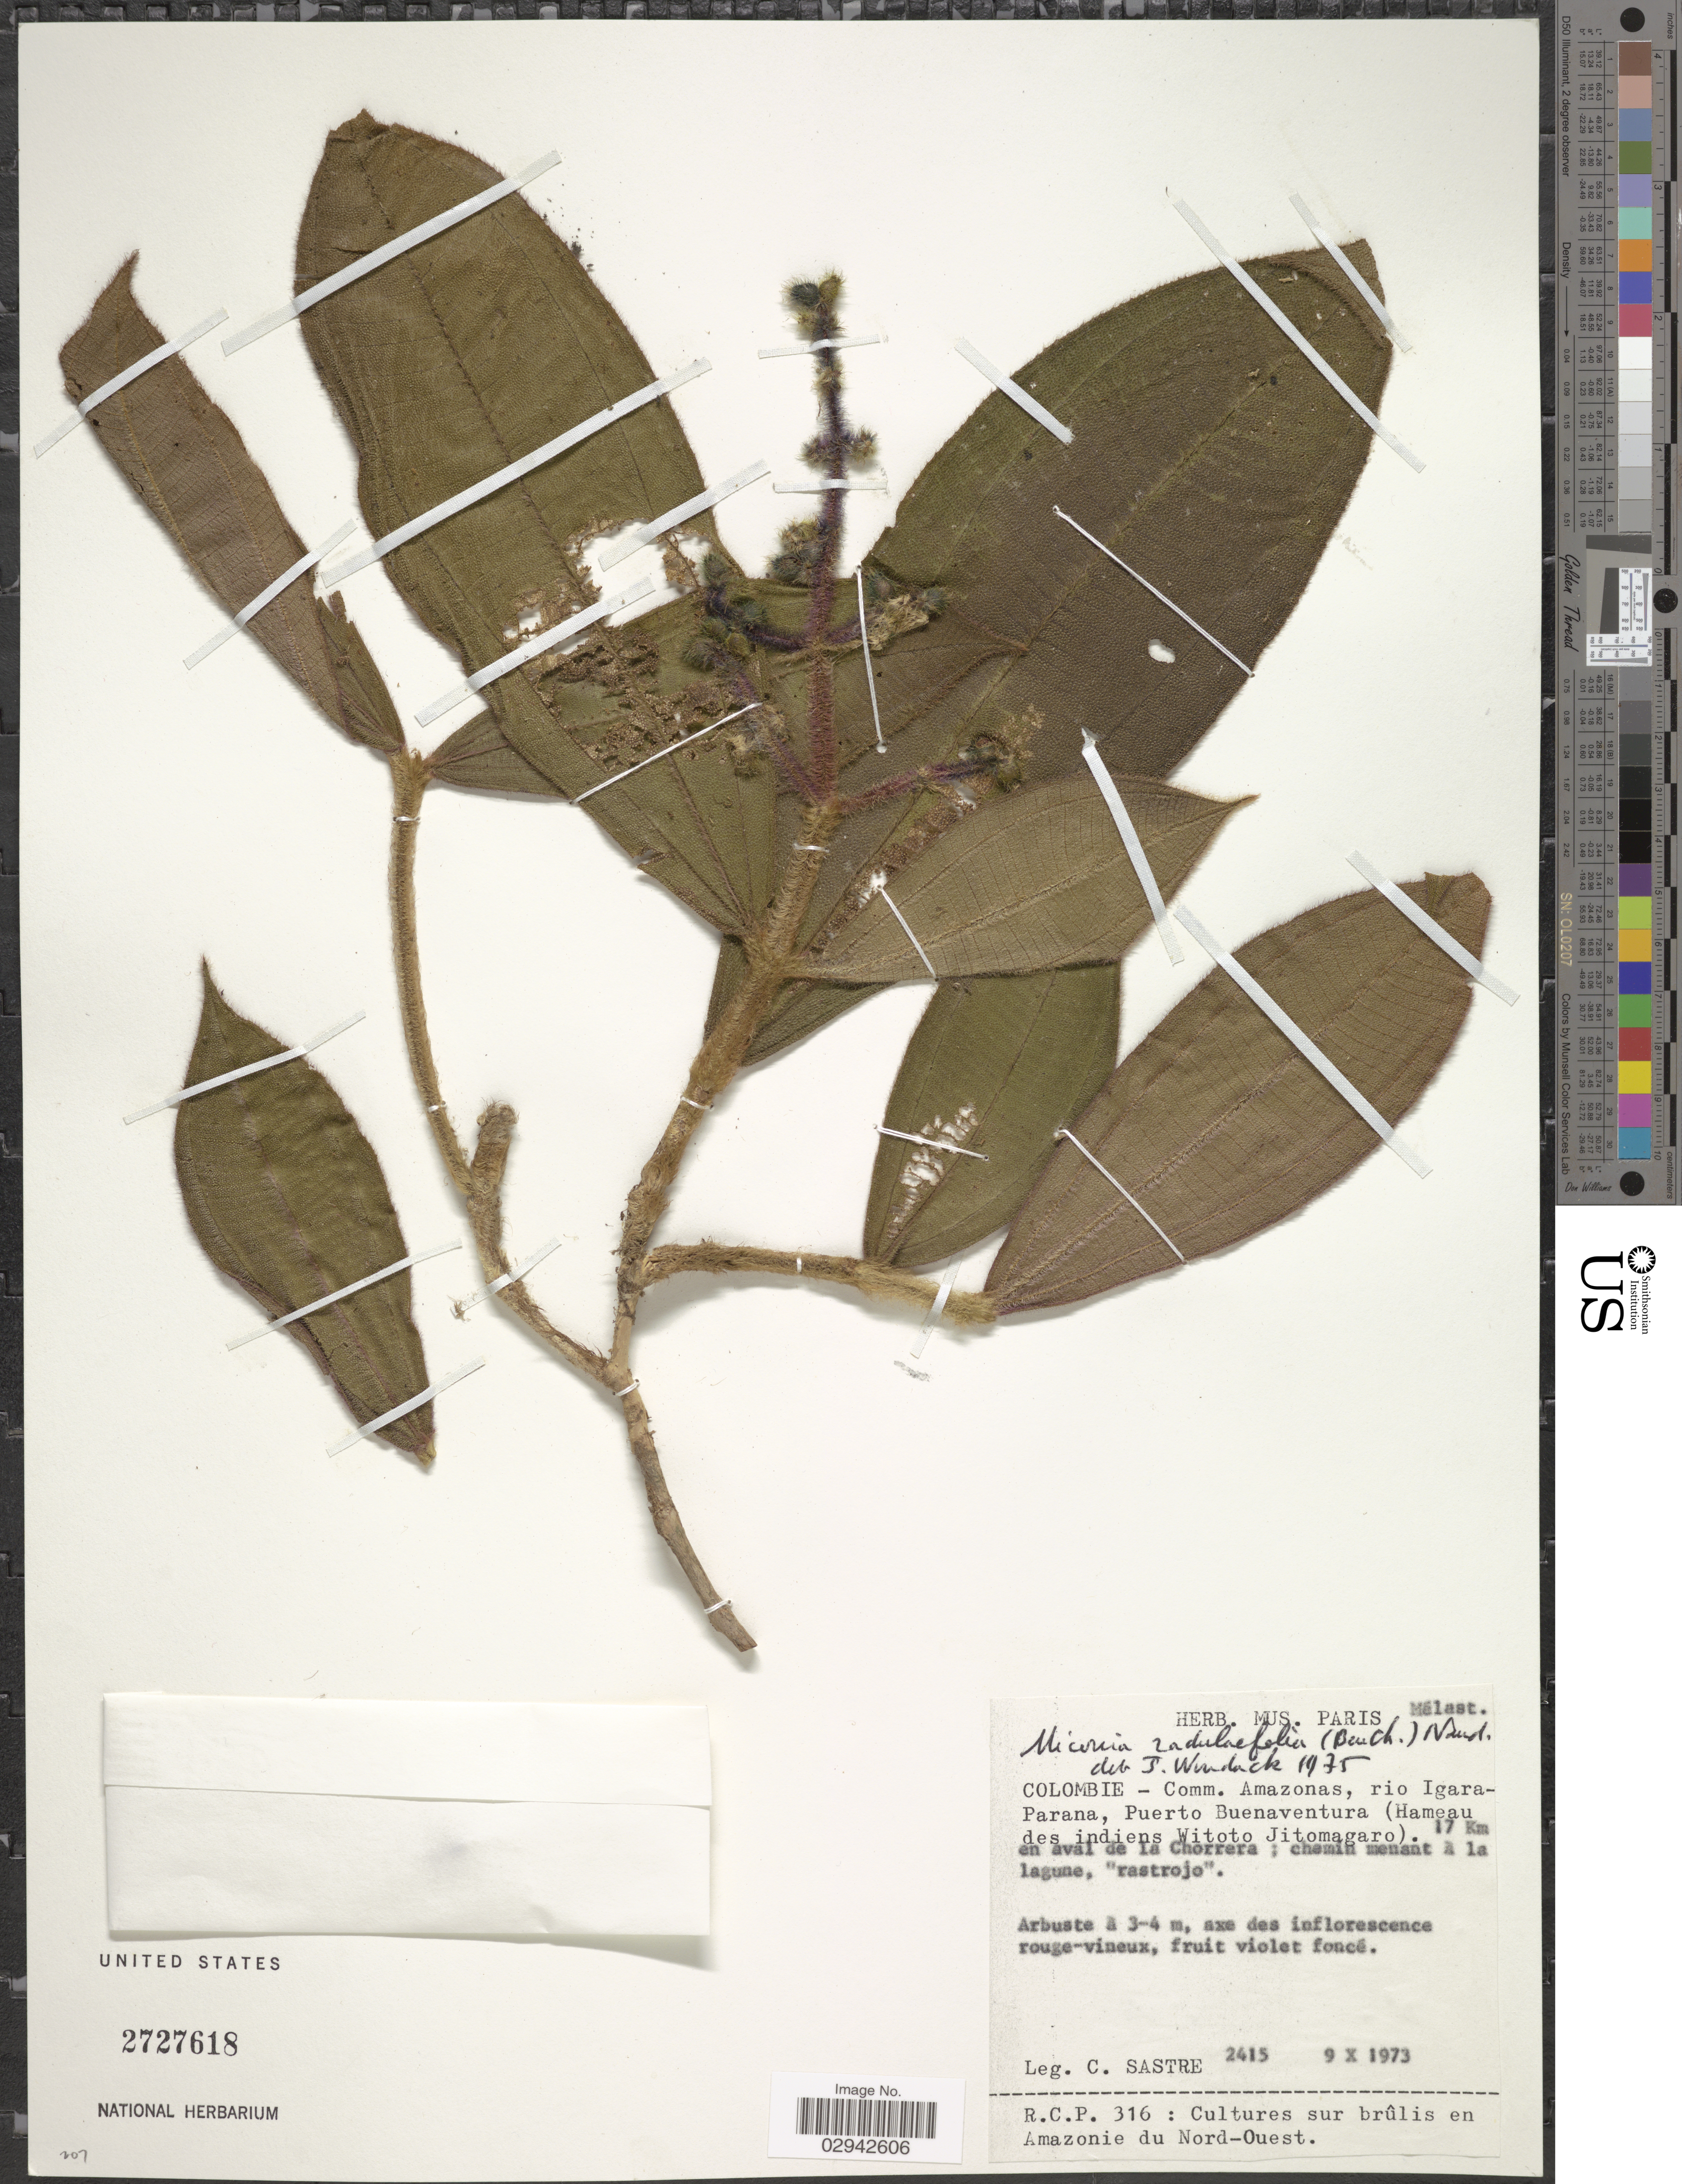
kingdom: Plantae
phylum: Tracheophyta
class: Magnoliopsida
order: Myrtales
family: Melastomataceae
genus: Miconia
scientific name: Miconia radulifolia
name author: (Benth.) Naudin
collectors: C. Sastre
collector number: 2415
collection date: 1973-10-09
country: Colombia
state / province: Amazônas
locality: Comm. Amazonas, rio Igaraparana, Puerto Buenaventura (Hameaudes indiens Witoto Jitomagaro), 17 Km en aval de la Chorrera.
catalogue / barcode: US 2727618